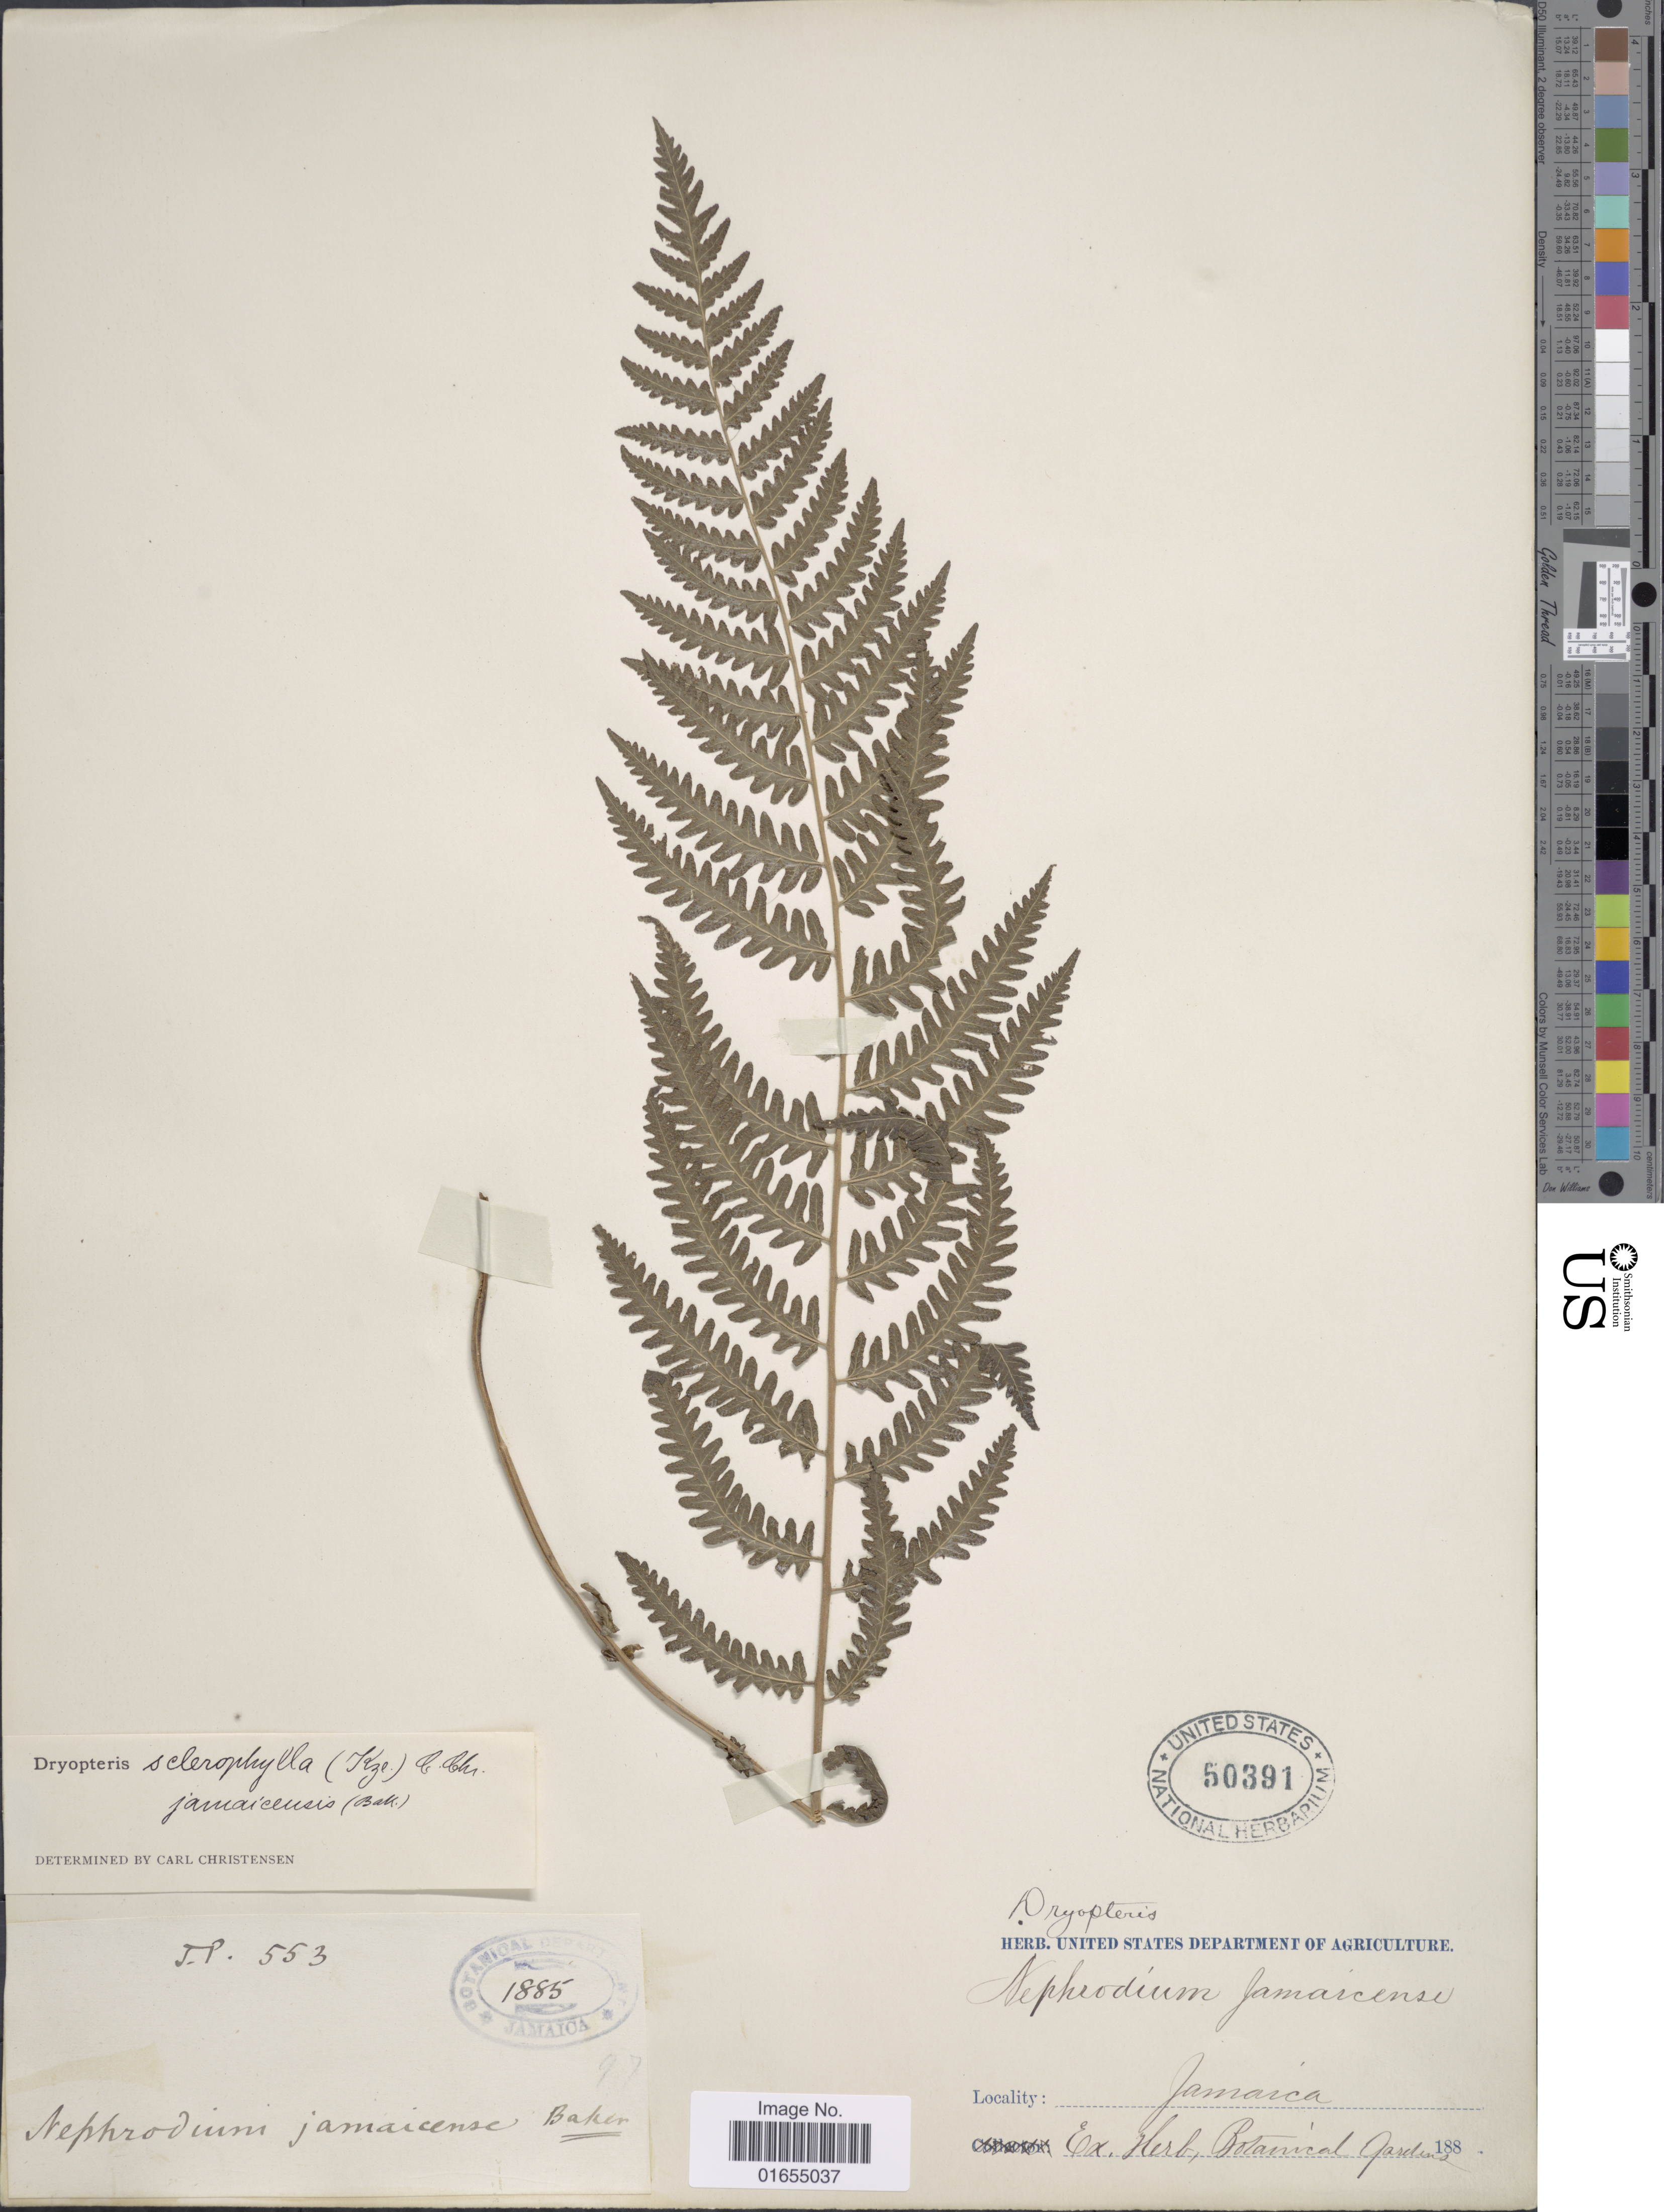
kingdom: Plantae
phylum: Tracheophyta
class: Polypodiopsida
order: Polypodiales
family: Thelypteridaceae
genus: Goniopteris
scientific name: Goniopteris sclerophylla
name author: (Poepp.) C.V. Morton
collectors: ex herb. Bot. Gard.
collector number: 553*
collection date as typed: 188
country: Jamaica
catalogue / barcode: US 50391